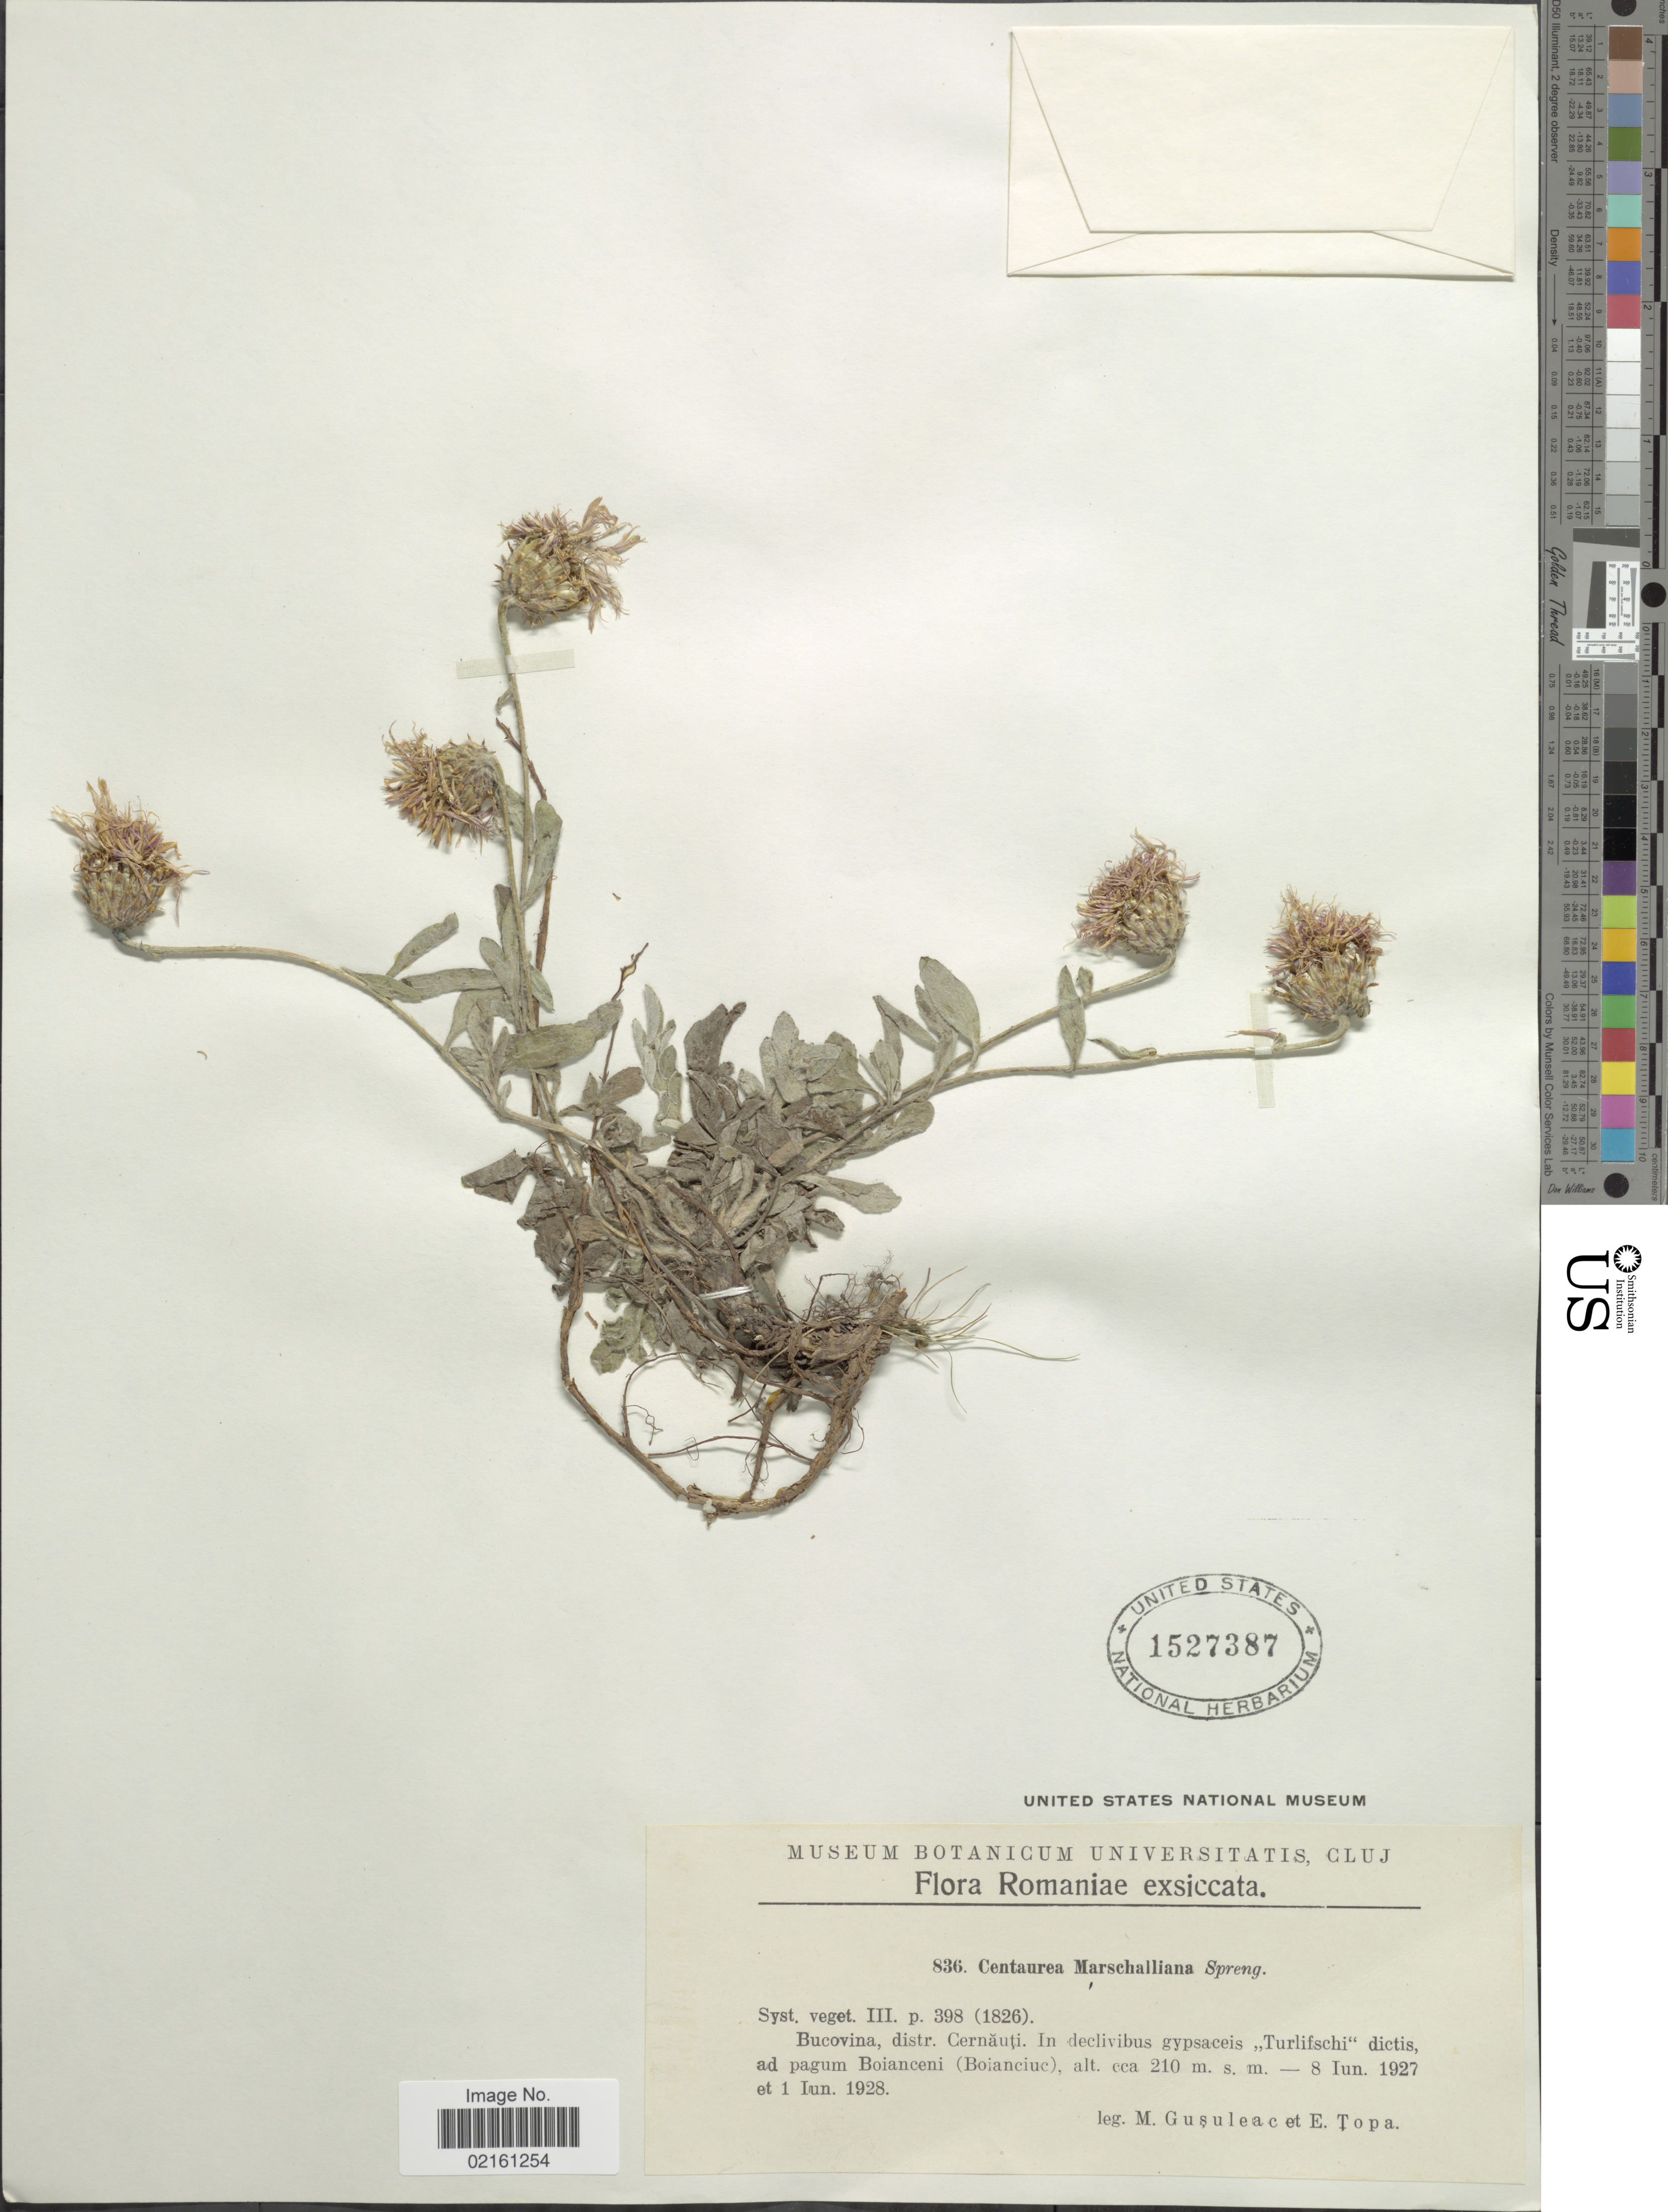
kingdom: Plantae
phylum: Tracheophyta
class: Magnoliopsida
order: Asterales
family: Asteraceae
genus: Psephellus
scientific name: Psephellus marschallianus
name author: (A. Spreng.) K. Koch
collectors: M. Gusuleac & E. Topa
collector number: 836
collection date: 1928-06-01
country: Romania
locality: Bucovina, distr. Cernauti, Turlifschi dictis, ad pagum Boianceni (Boianciuc)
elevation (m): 210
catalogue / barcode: US 1527387